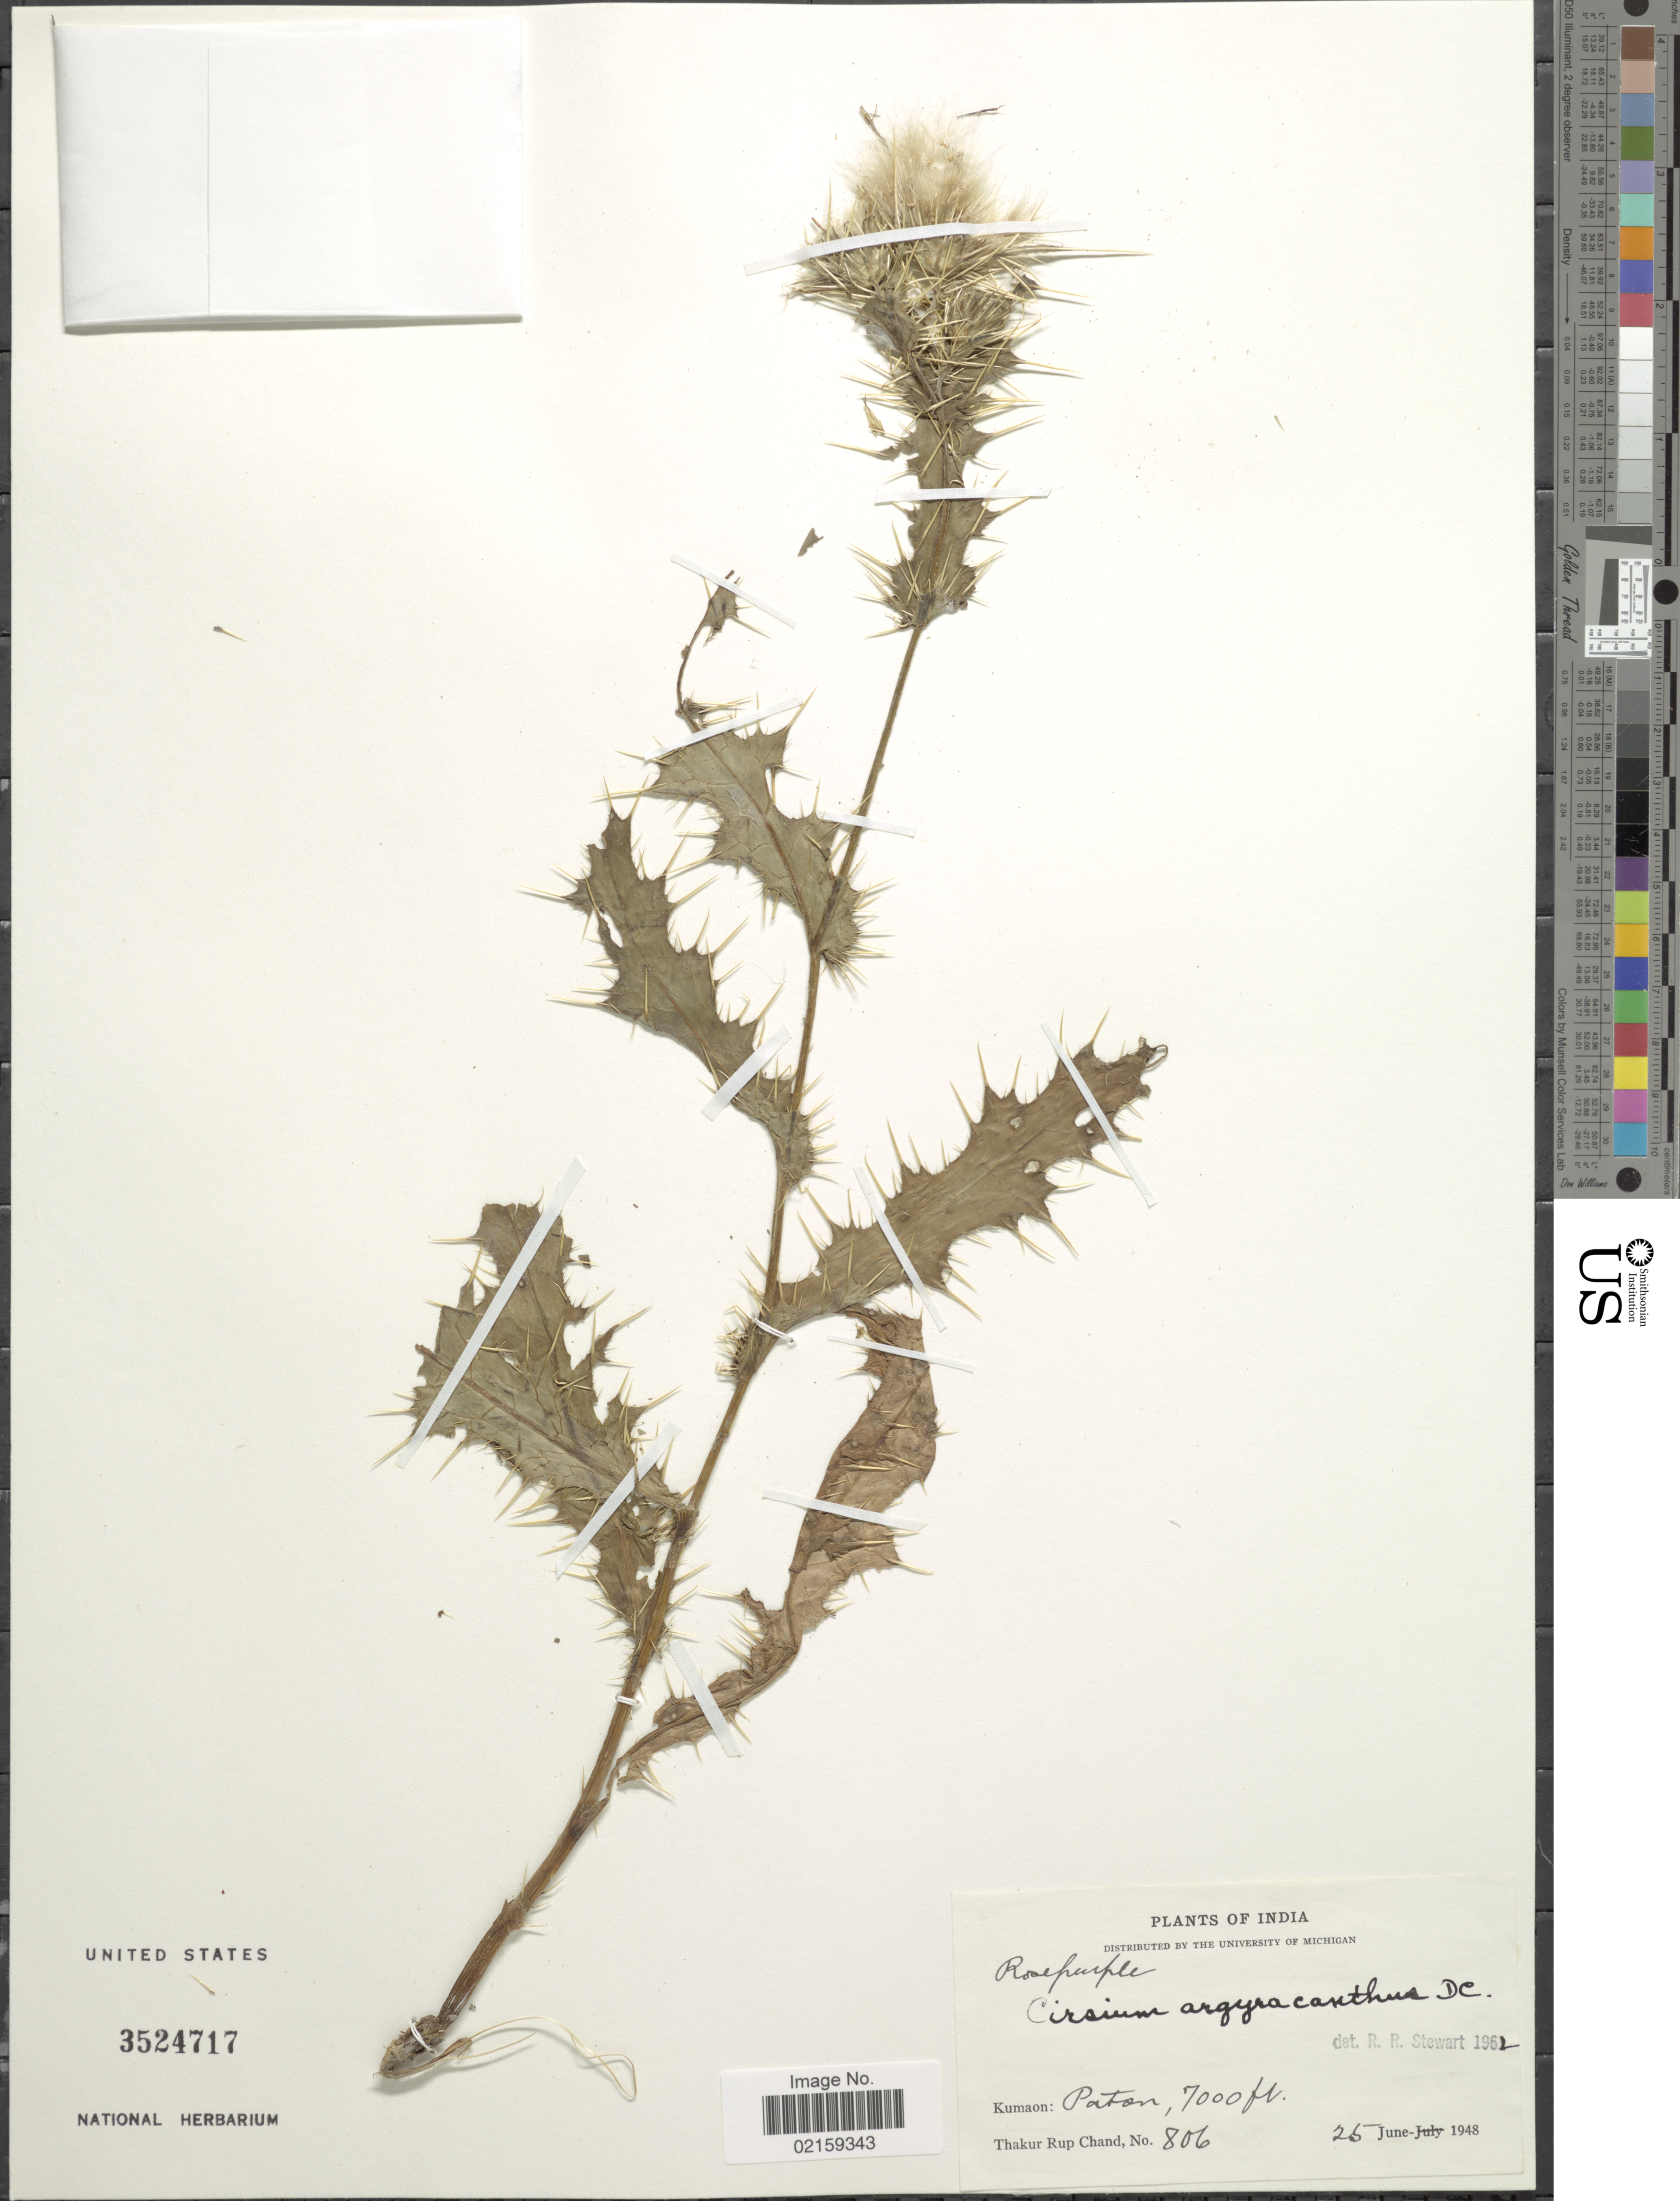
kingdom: Plantae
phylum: Tracheophyta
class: Magnoliopsida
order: Asterales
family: Asteraceae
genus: Cirsium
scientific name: Cirsium argyracanthum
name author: DC.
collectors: T. R. Chand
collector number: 806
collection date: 1948-06-25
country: India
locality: Kumaon: Paton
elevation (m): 2134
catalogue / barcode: US 3524717